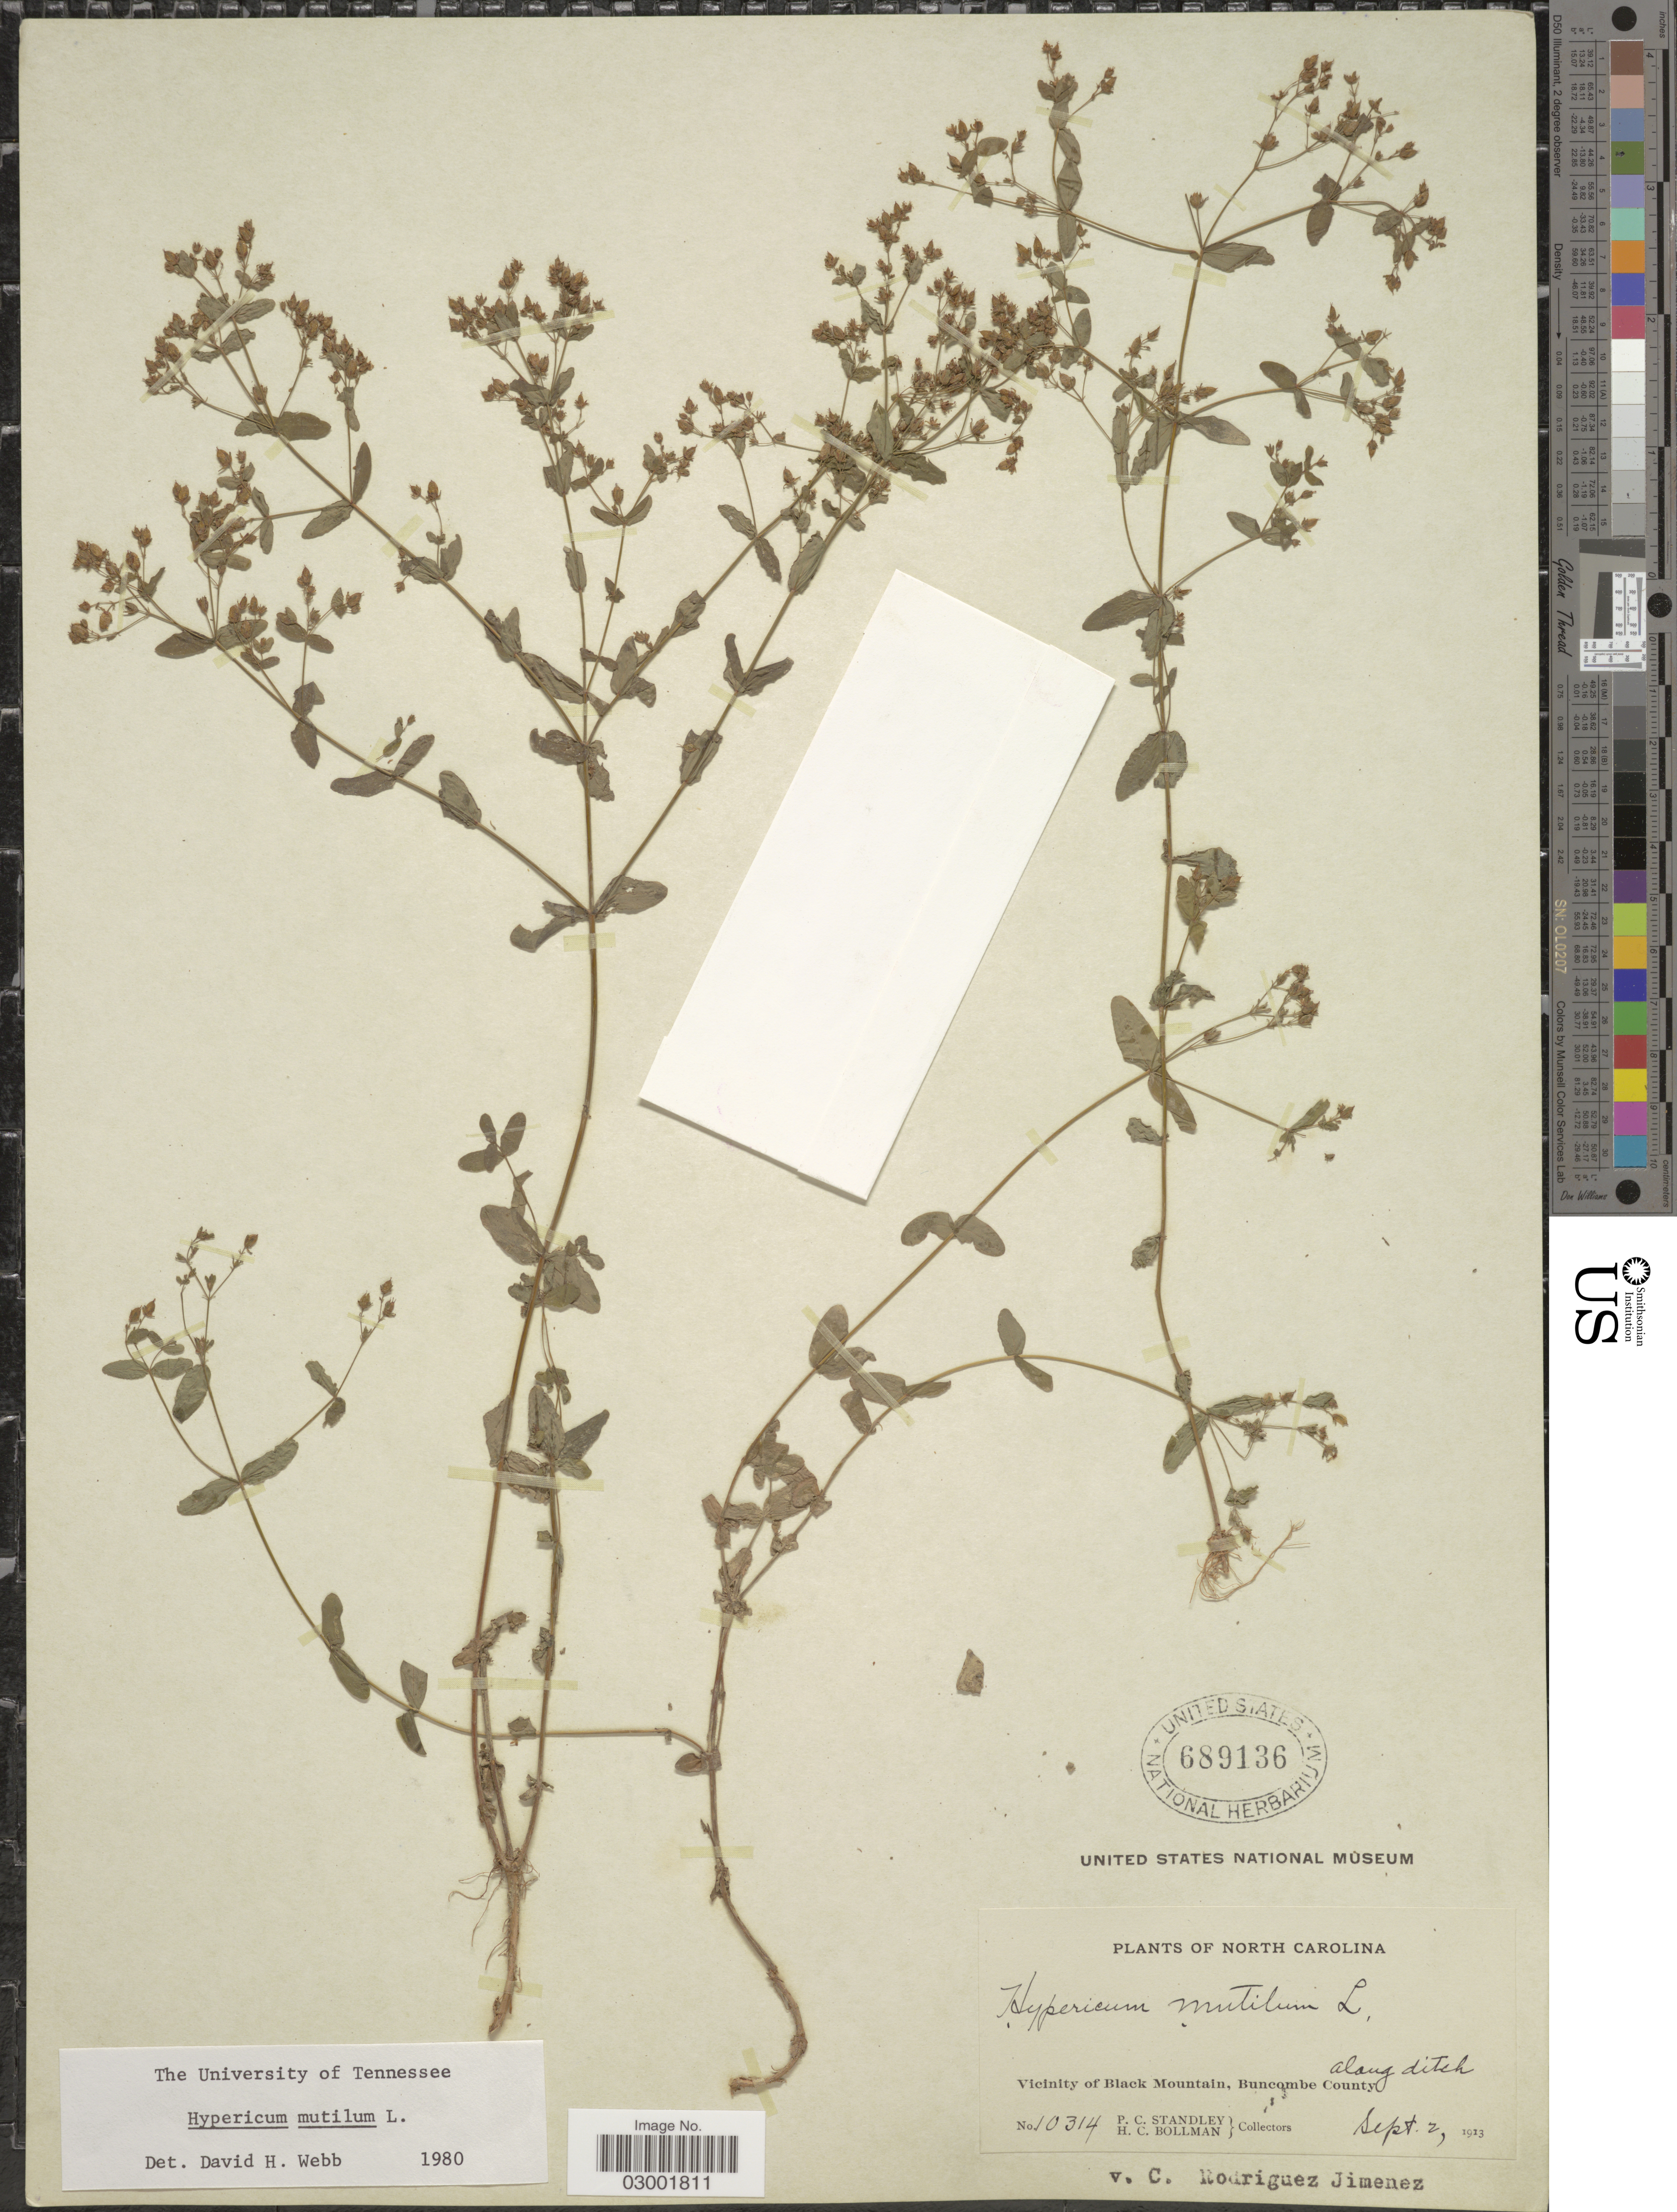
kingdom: Plantae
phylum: Tracheophyta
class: Magnoliopsida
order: Malpighiales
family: Hypericaceae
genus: Hypericum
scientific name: Hypericum mutilum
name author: L.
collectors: P. C. Standley & H. C. Bollman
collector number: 10314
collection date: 1913-09-02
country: United States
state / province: North Carolina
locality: Vicinity of Black Mountain, Buncombe County along ditch.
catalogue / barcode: US 689136